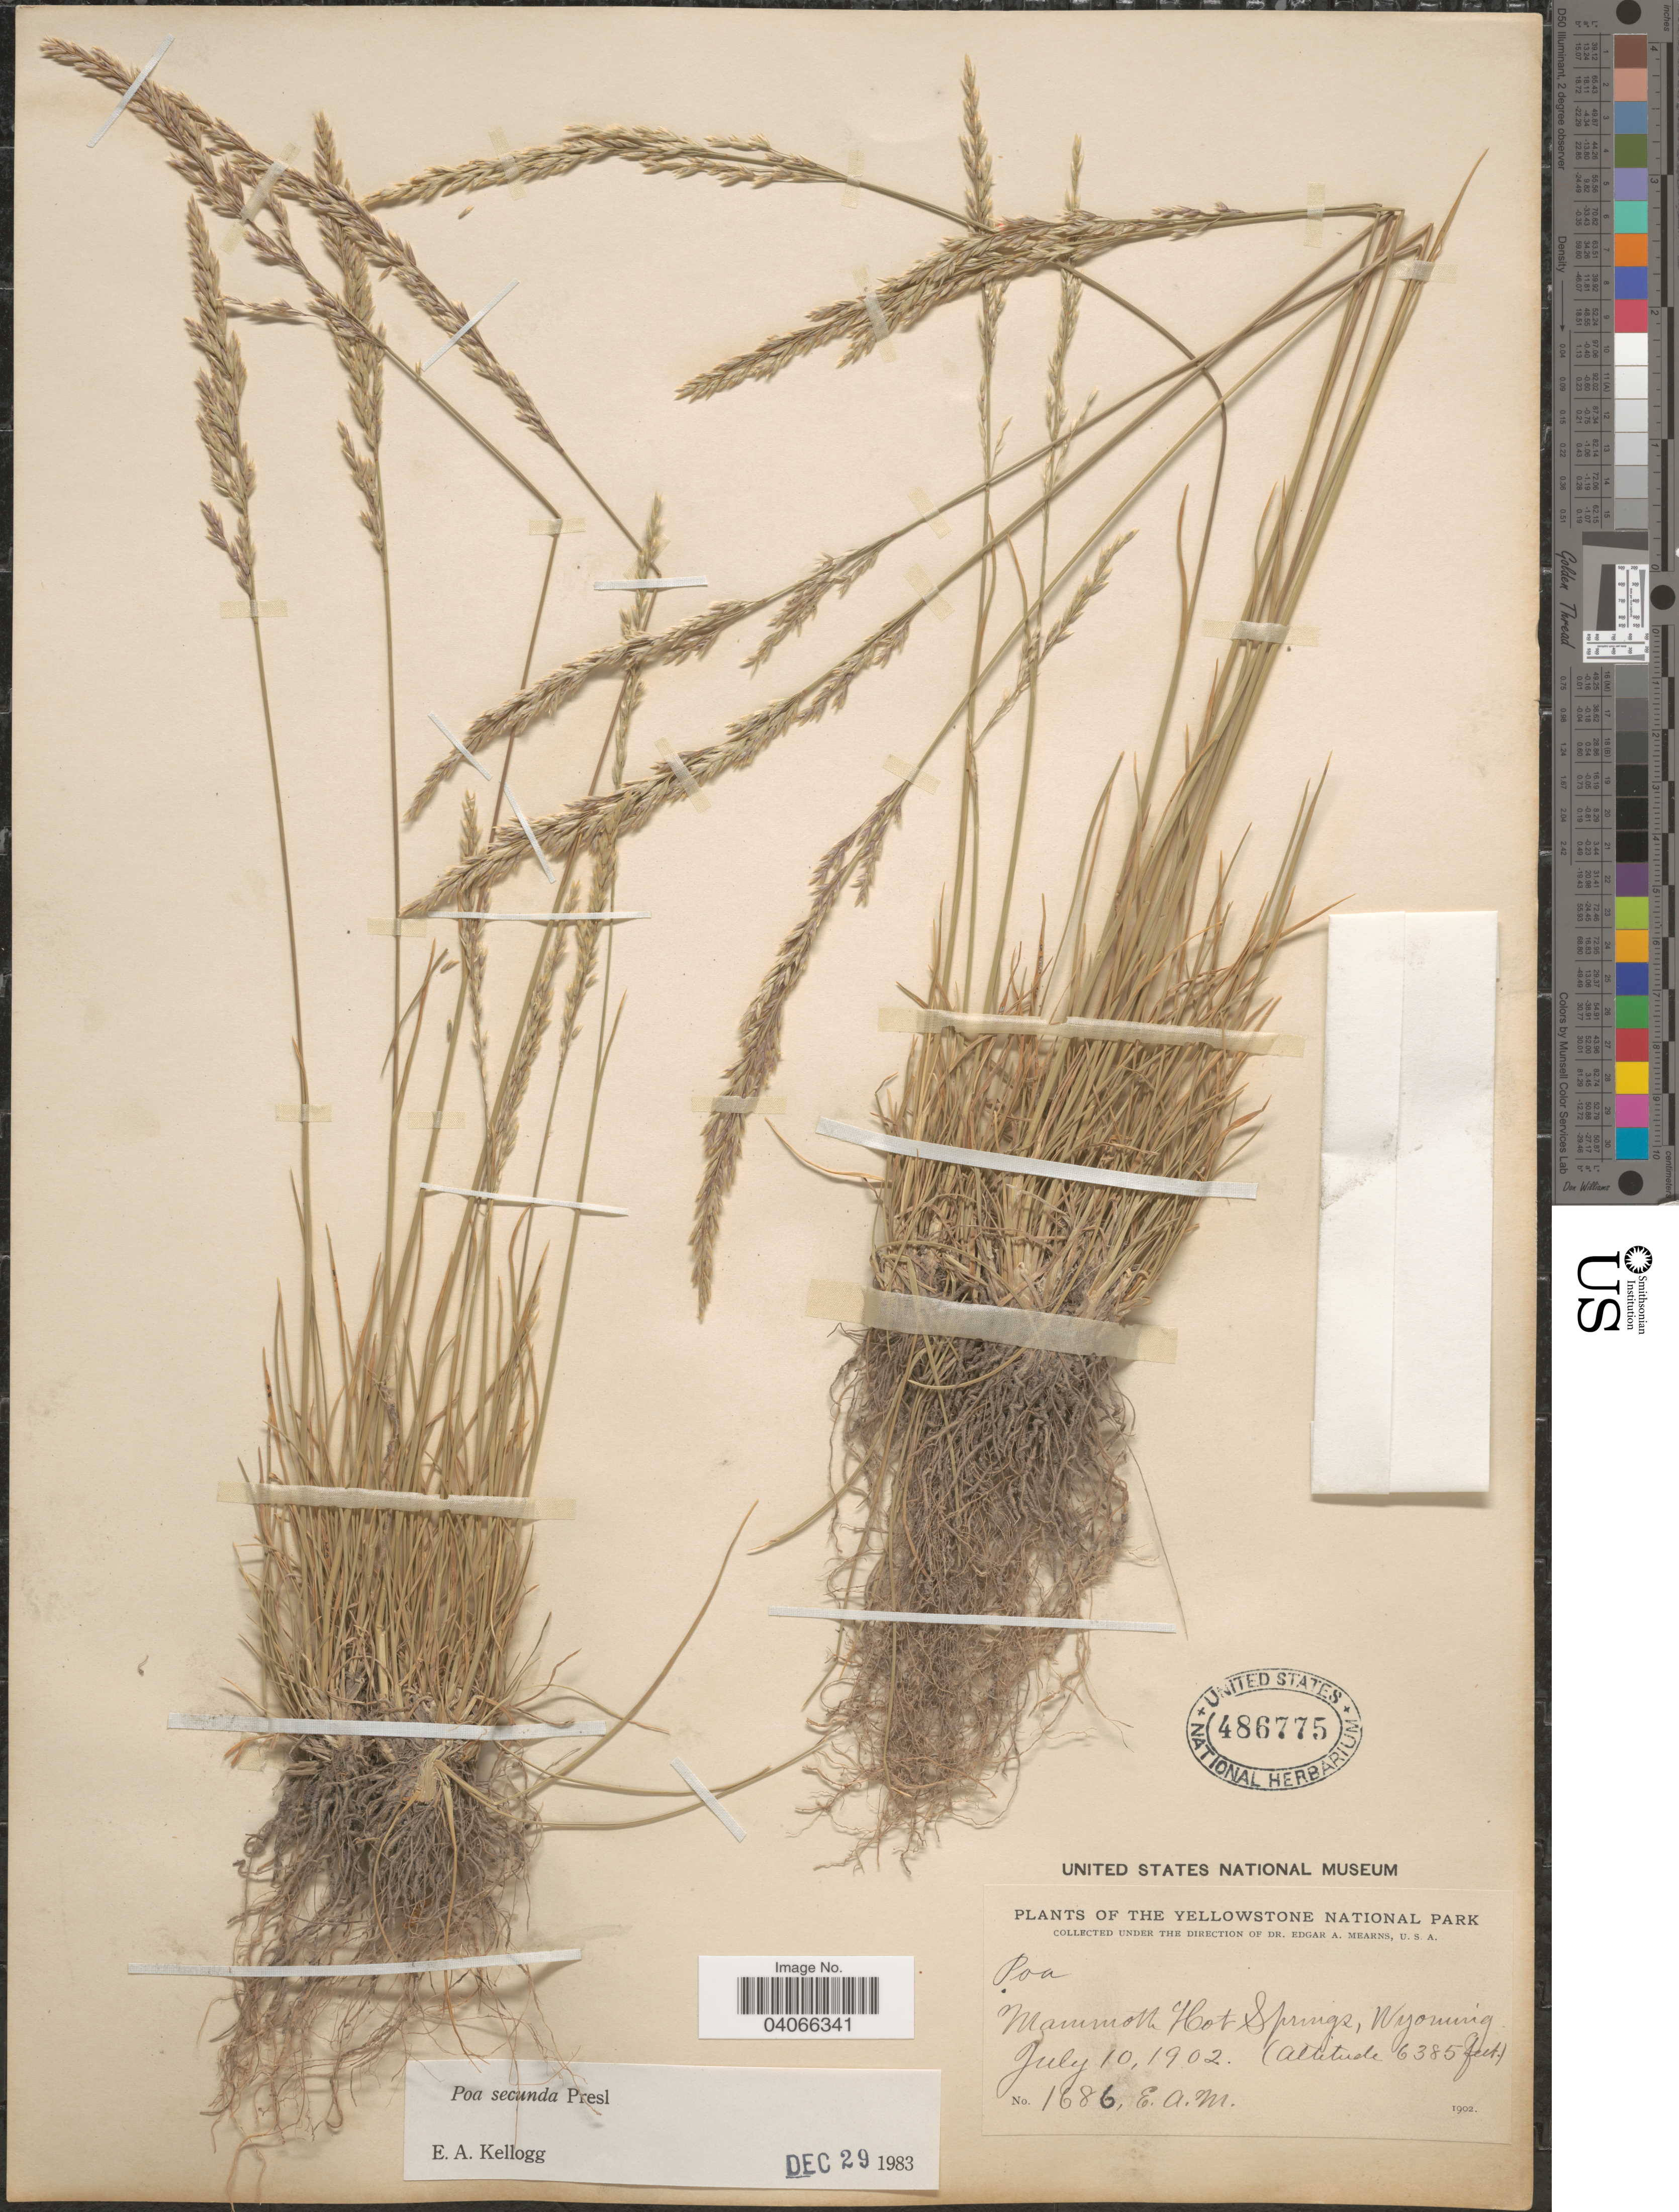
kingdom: Plantae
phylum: Tracheophyta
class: Liliopsida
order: Poales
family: Poaceae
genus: Poa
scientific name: Poa secunda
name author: J. Presl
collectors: E. A. Mearns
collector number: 1686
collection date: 1902-07-10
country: United States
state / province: Wyoming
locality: Yellowstone National Park. Mammoth Hot Springs.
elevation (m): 1946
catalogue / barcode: US 486775